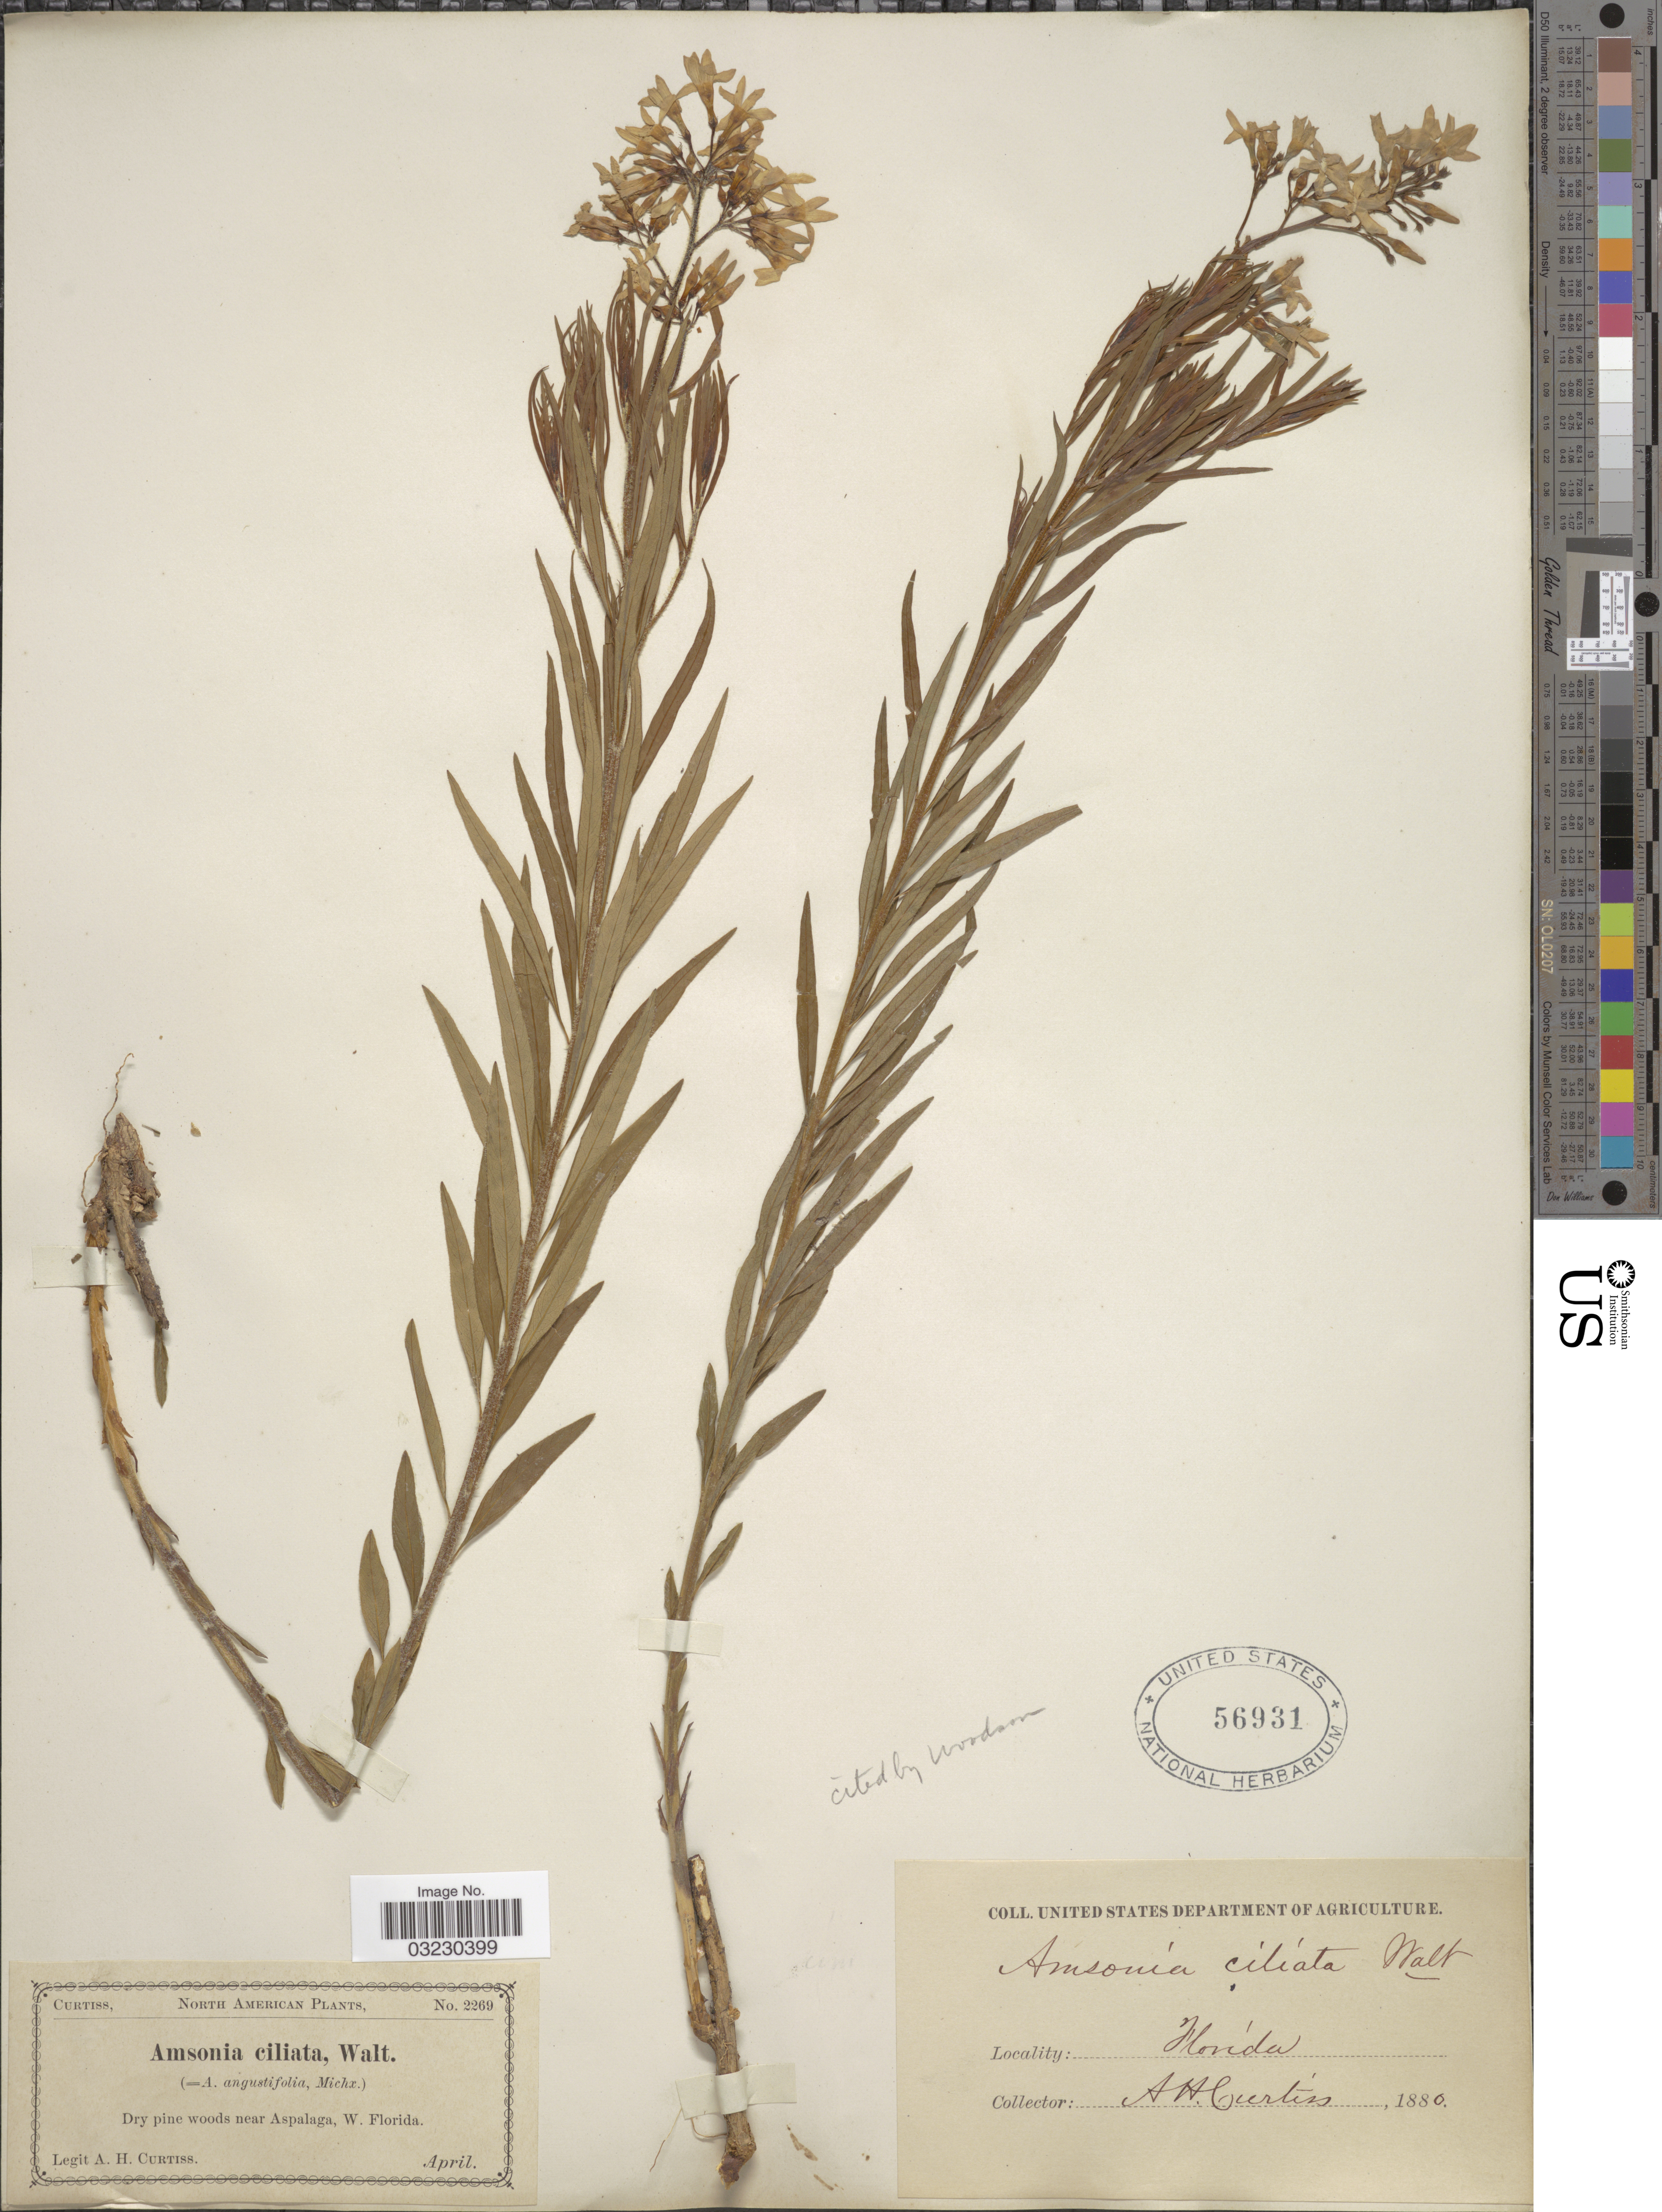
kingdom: Plantae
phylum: Tracheophyta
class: Magnoliopsida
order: Gentianales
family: Apocynaceae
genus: Amsonia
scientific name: Amsonia ciliata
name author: Walter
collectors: A. H. Curtiss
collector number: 2269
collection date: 1880-04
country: United States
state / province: Florida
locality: Dry pine woods near Aspalaga, W. Florida.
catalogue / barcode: US 56931